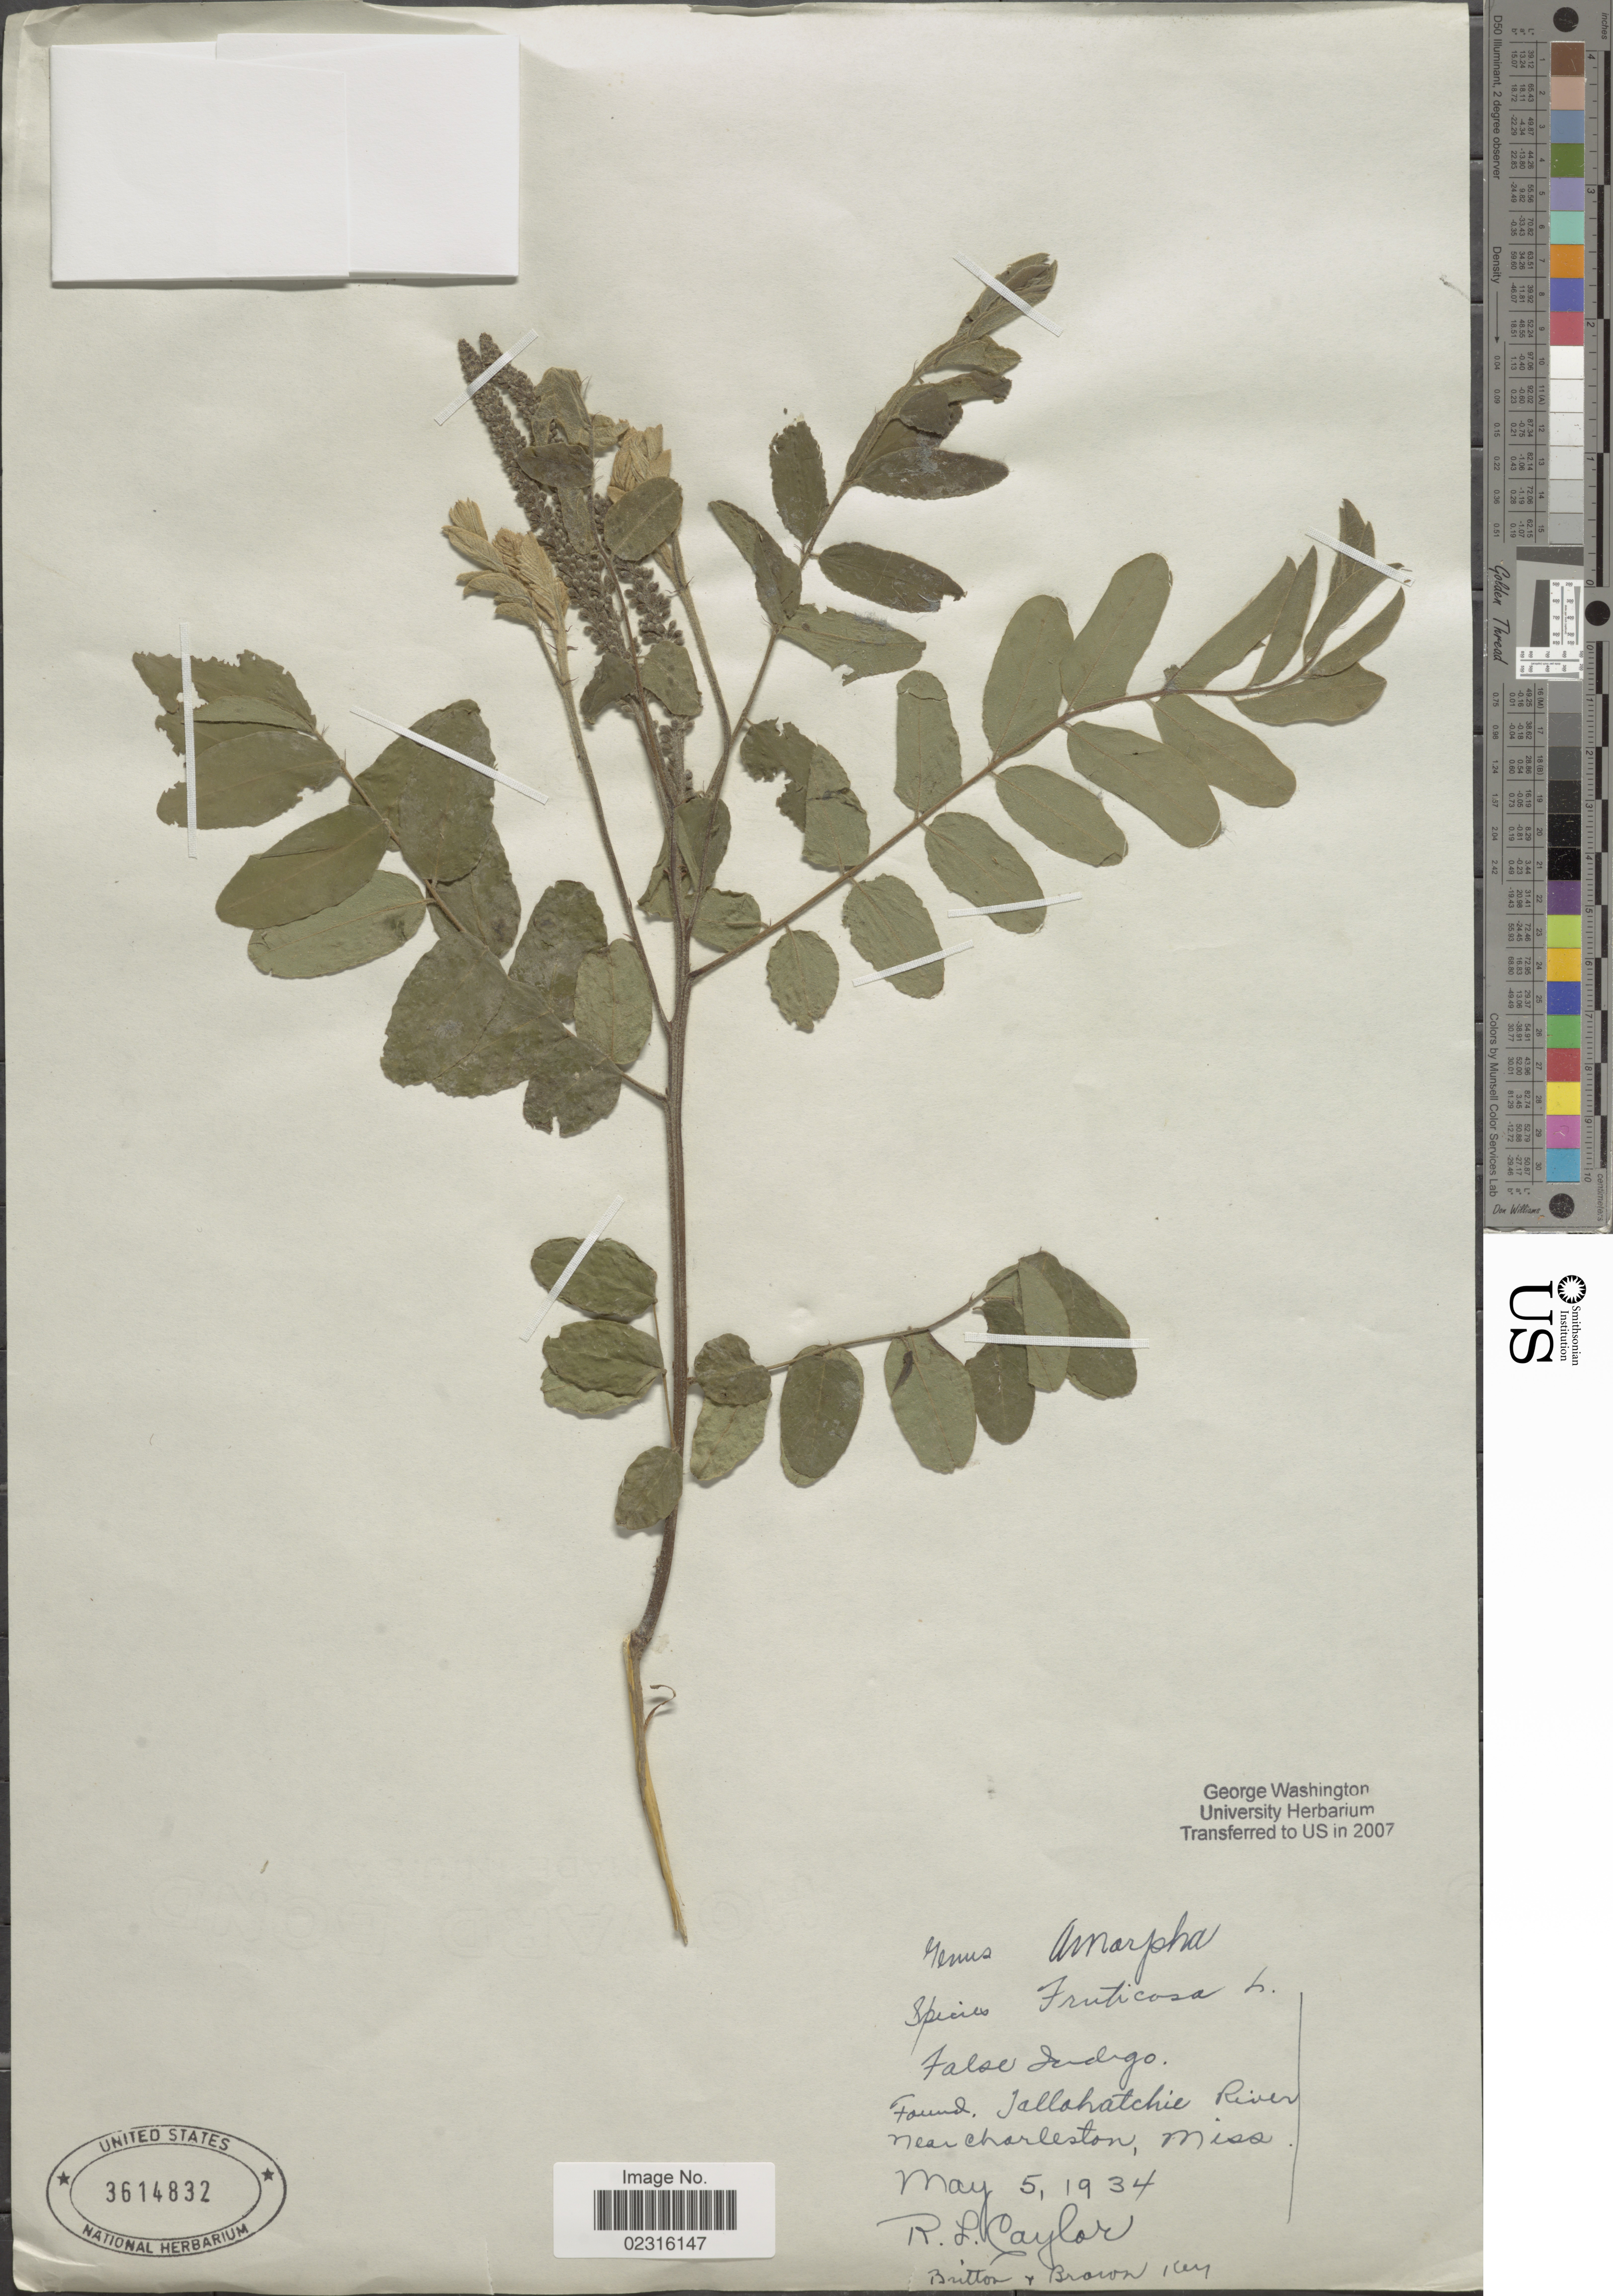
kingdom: Plantae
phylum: Tracheophyta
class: Magnoliopsida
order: Fabales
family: Fabaceae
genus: Amorpha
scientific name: Amorpha fruticosa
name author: L.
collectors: R. Caylor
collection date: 1934-05-05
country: United States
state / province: Mississippi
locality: False Indigo, Found, Jallahatchie River near Charleston, Britton + Brown Key [unsure placement].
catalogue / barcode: US 3614832